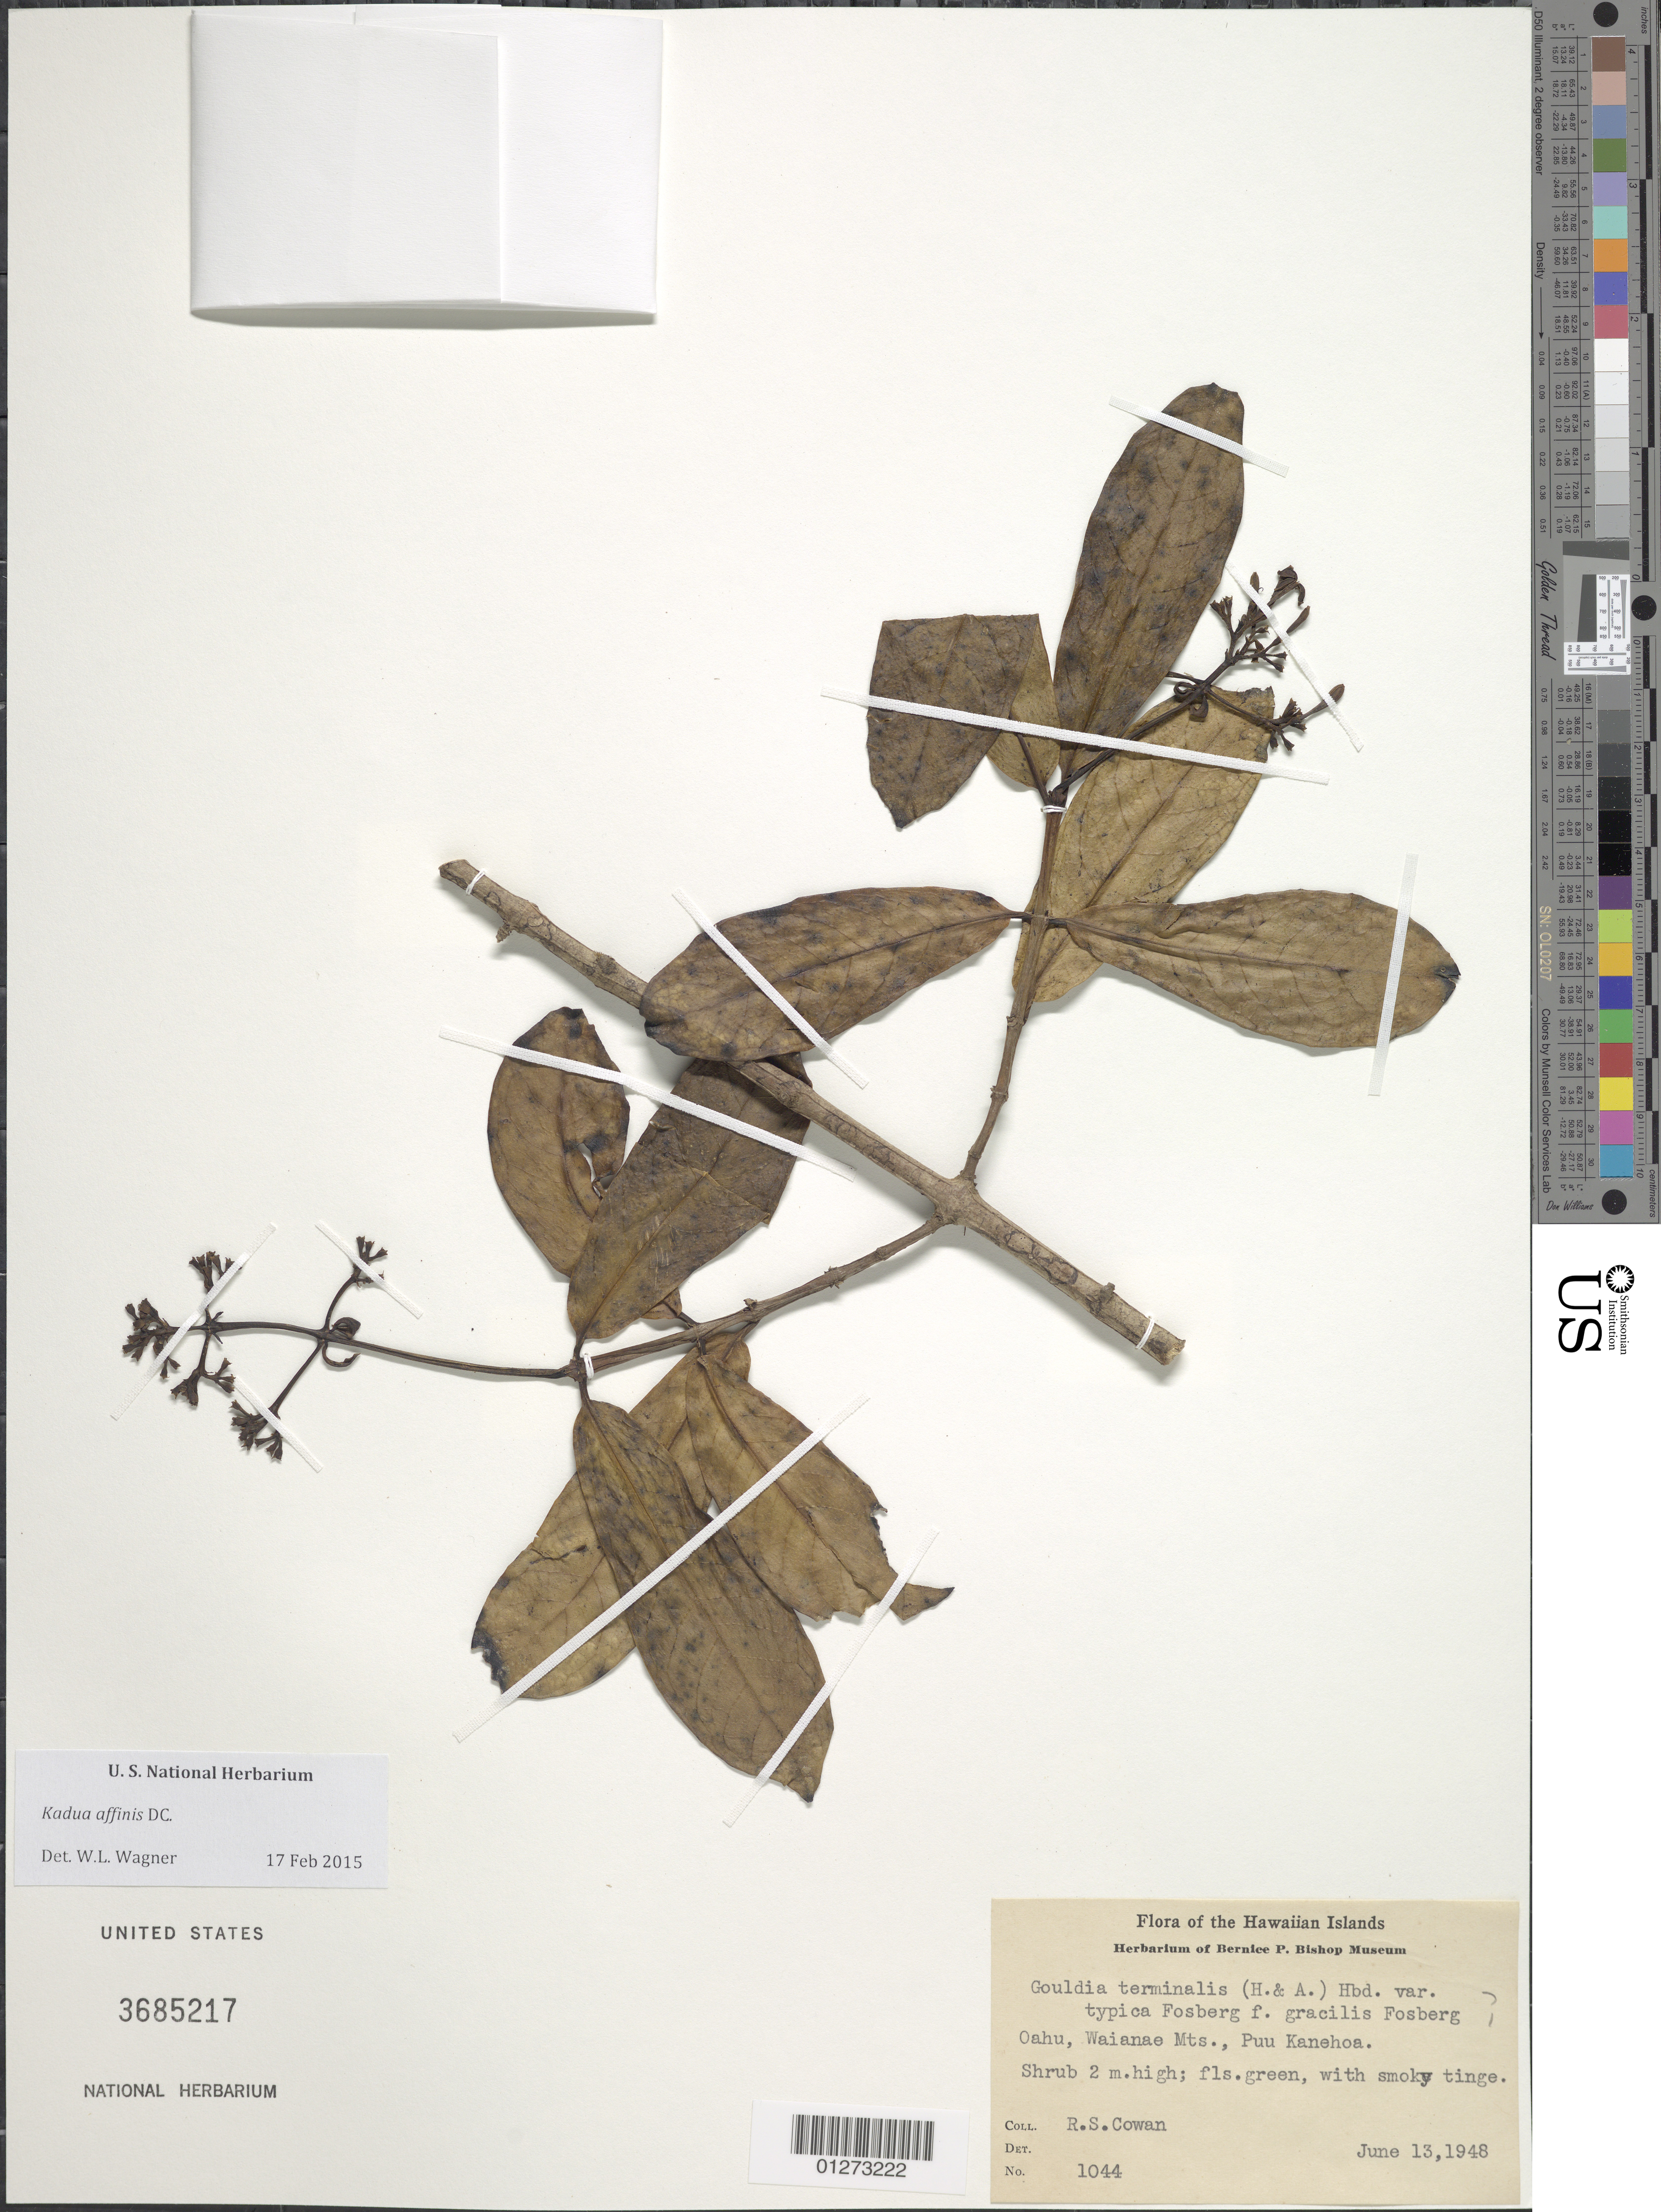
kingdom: Plantae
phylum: Tracheophyta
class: Magnoliopsida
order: Gentianales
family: Rubiaceae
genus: Kadua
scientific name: Kadua affinis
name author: DC.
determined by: Wagner, W. L., (BOT), Smithsonian Institution - National Museum of Natural History (UNITED STATES)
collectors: R. S. Cowan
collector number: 1044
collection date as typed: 13 Jun 1948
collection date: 1948-06-13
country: United States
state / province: Hawaii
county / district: Honolulu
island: Oahu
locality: Waianae Mts, Puu Kanehoa.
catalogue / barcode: US 3685217